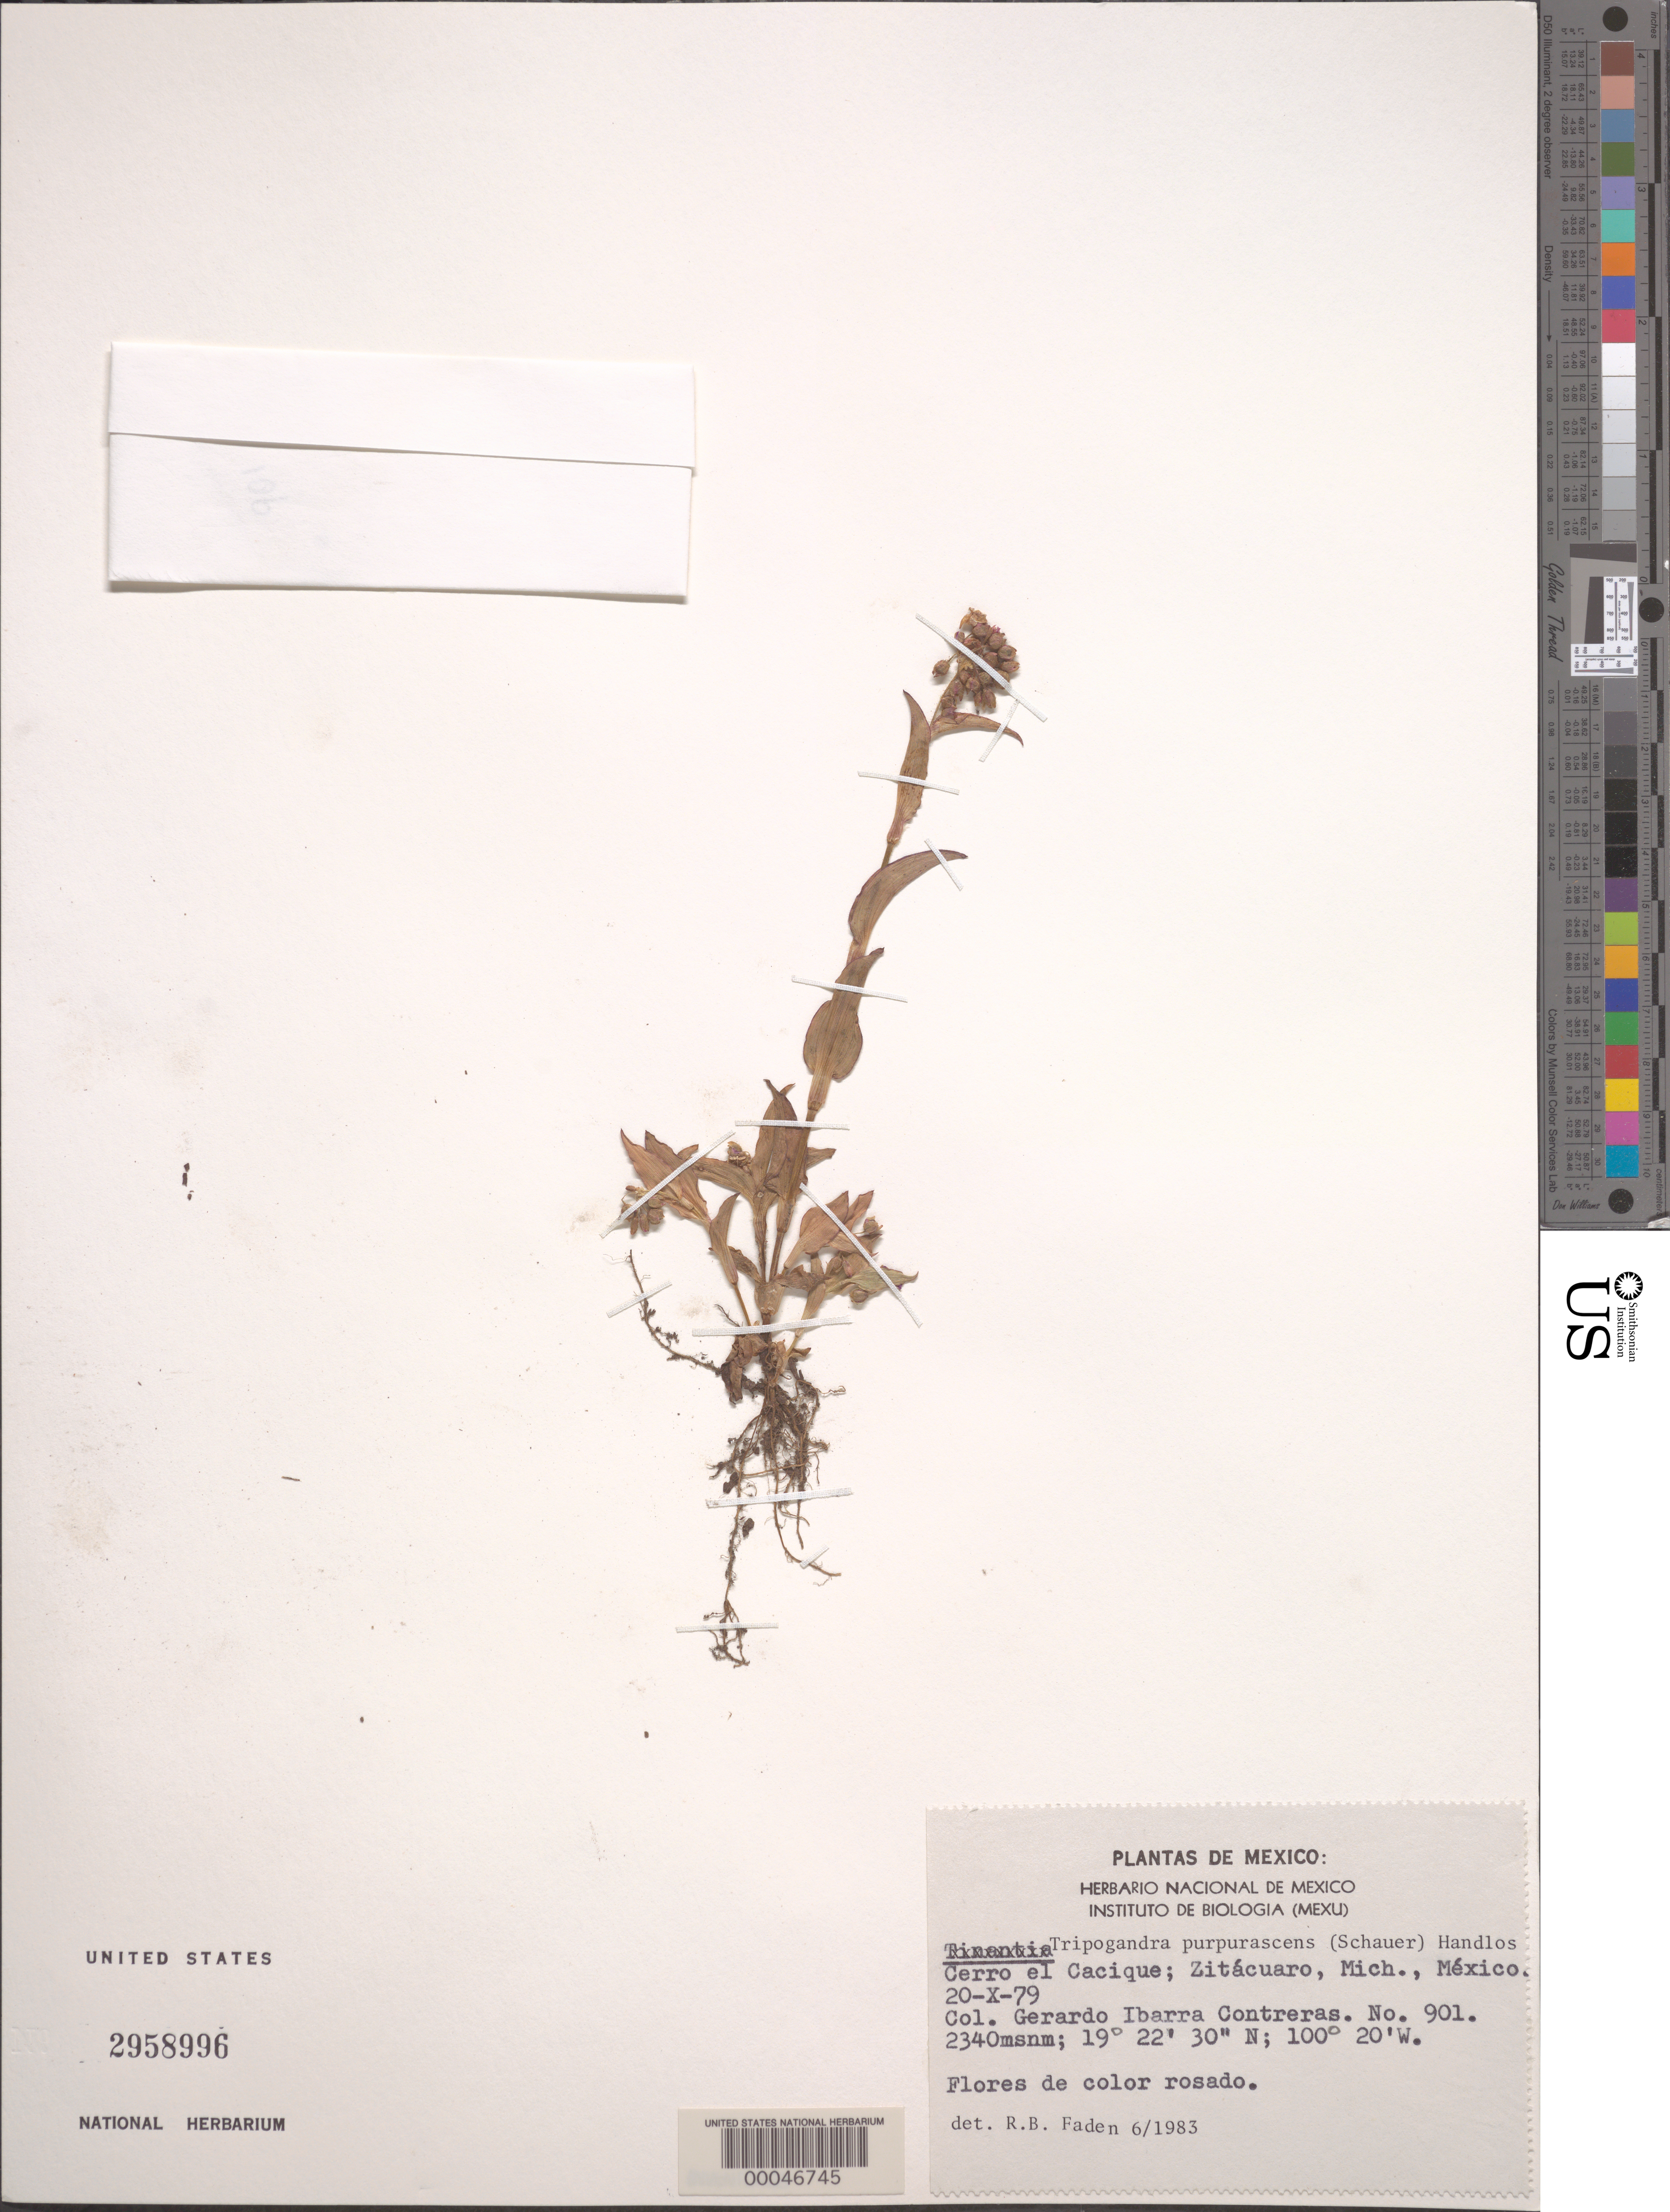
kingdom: Plantae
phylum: Tracheophyta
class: Liliopsida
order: Commelinales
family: Commelinaceae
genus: Tripogandra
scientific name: Tripogandra purpurascens subsp. purpurascens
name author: (S. Schauer) Handlos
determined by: Faden, Robert B., (US), Smithsonian Institution - National Museum of Natural History (UNITED STATES)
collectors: G. Contreras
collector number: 901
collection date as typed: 20 Oct 1979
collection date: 1979-10-20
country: Mexico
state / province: Michoacán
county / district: Zitácuaro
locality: Cerro El Cacique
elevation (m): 2340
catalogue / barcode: US 2958996